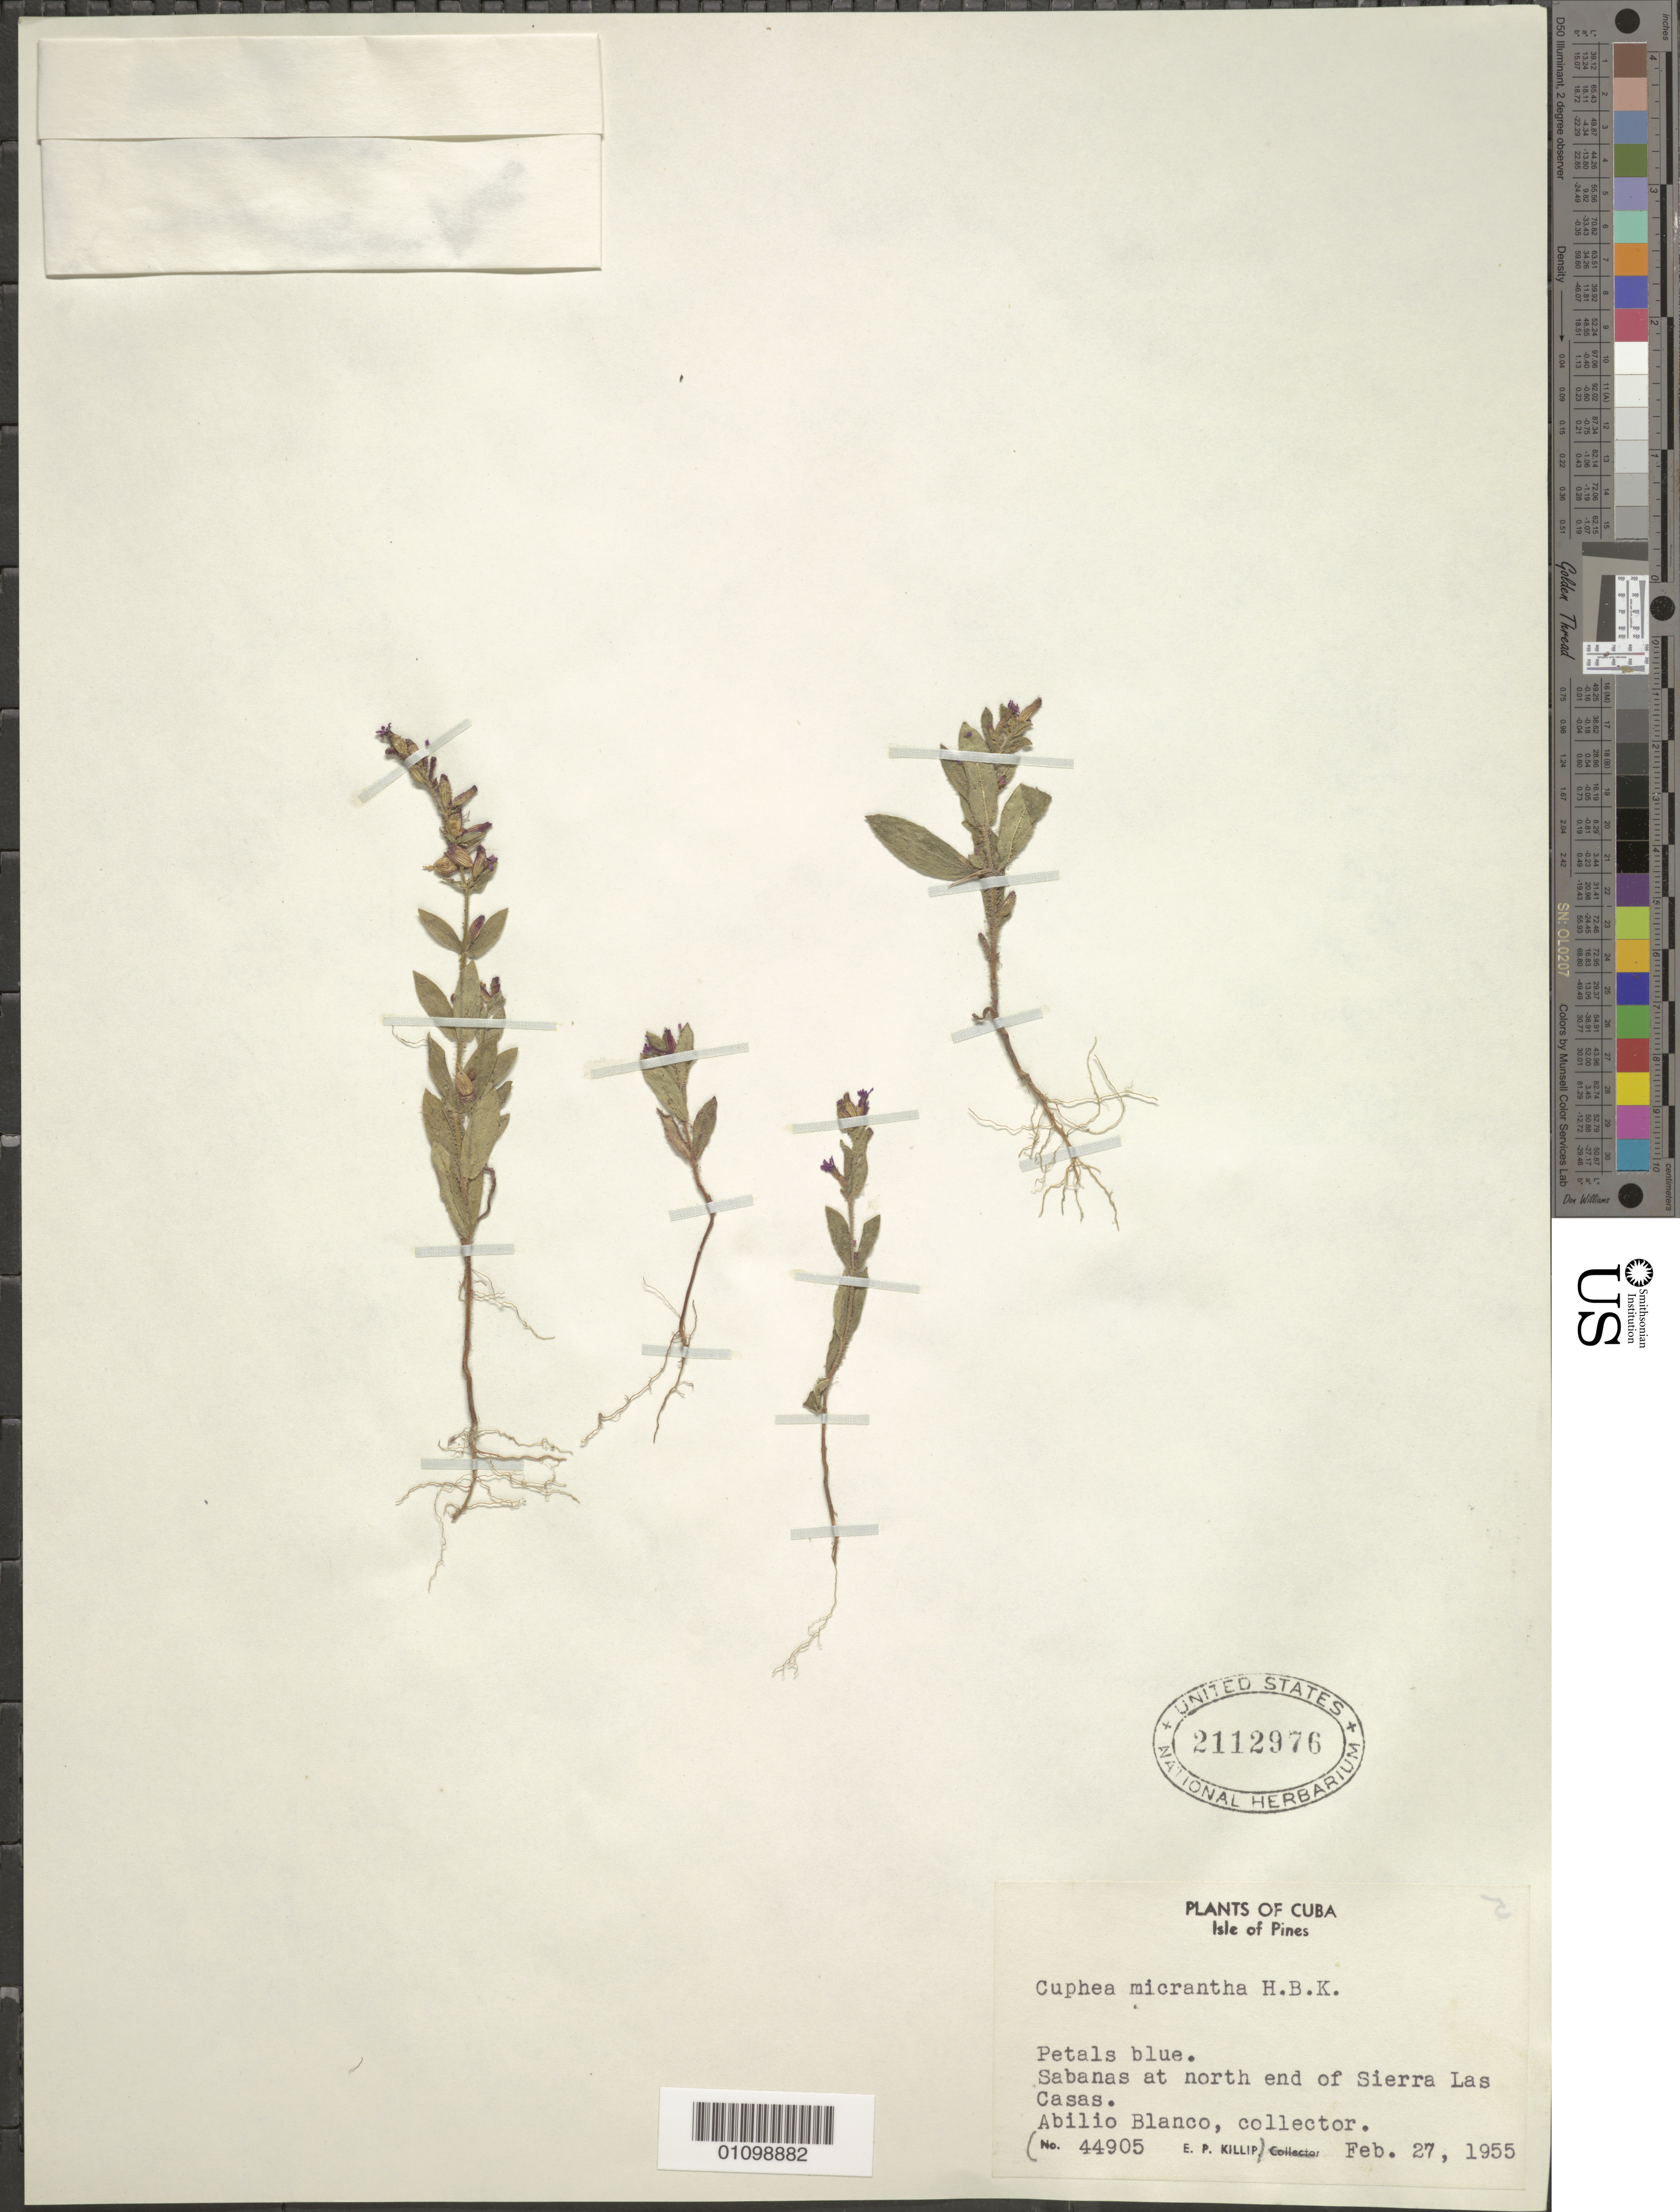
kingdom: Plantae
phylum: Tracheophyta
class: Magnoliopsida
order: Myrtales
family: Lythraceae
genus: Cuphea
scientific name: Cuphea micrantha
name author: Kunth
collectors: E. P. Killip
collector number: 44905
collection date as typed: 27 Feb 1955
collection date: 1955-02-27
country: Cuba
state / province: Isla de La Juventud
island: Isla de la Juventud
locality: Sabanas at N end of Sierra Las Casas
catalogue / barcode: US 2112976